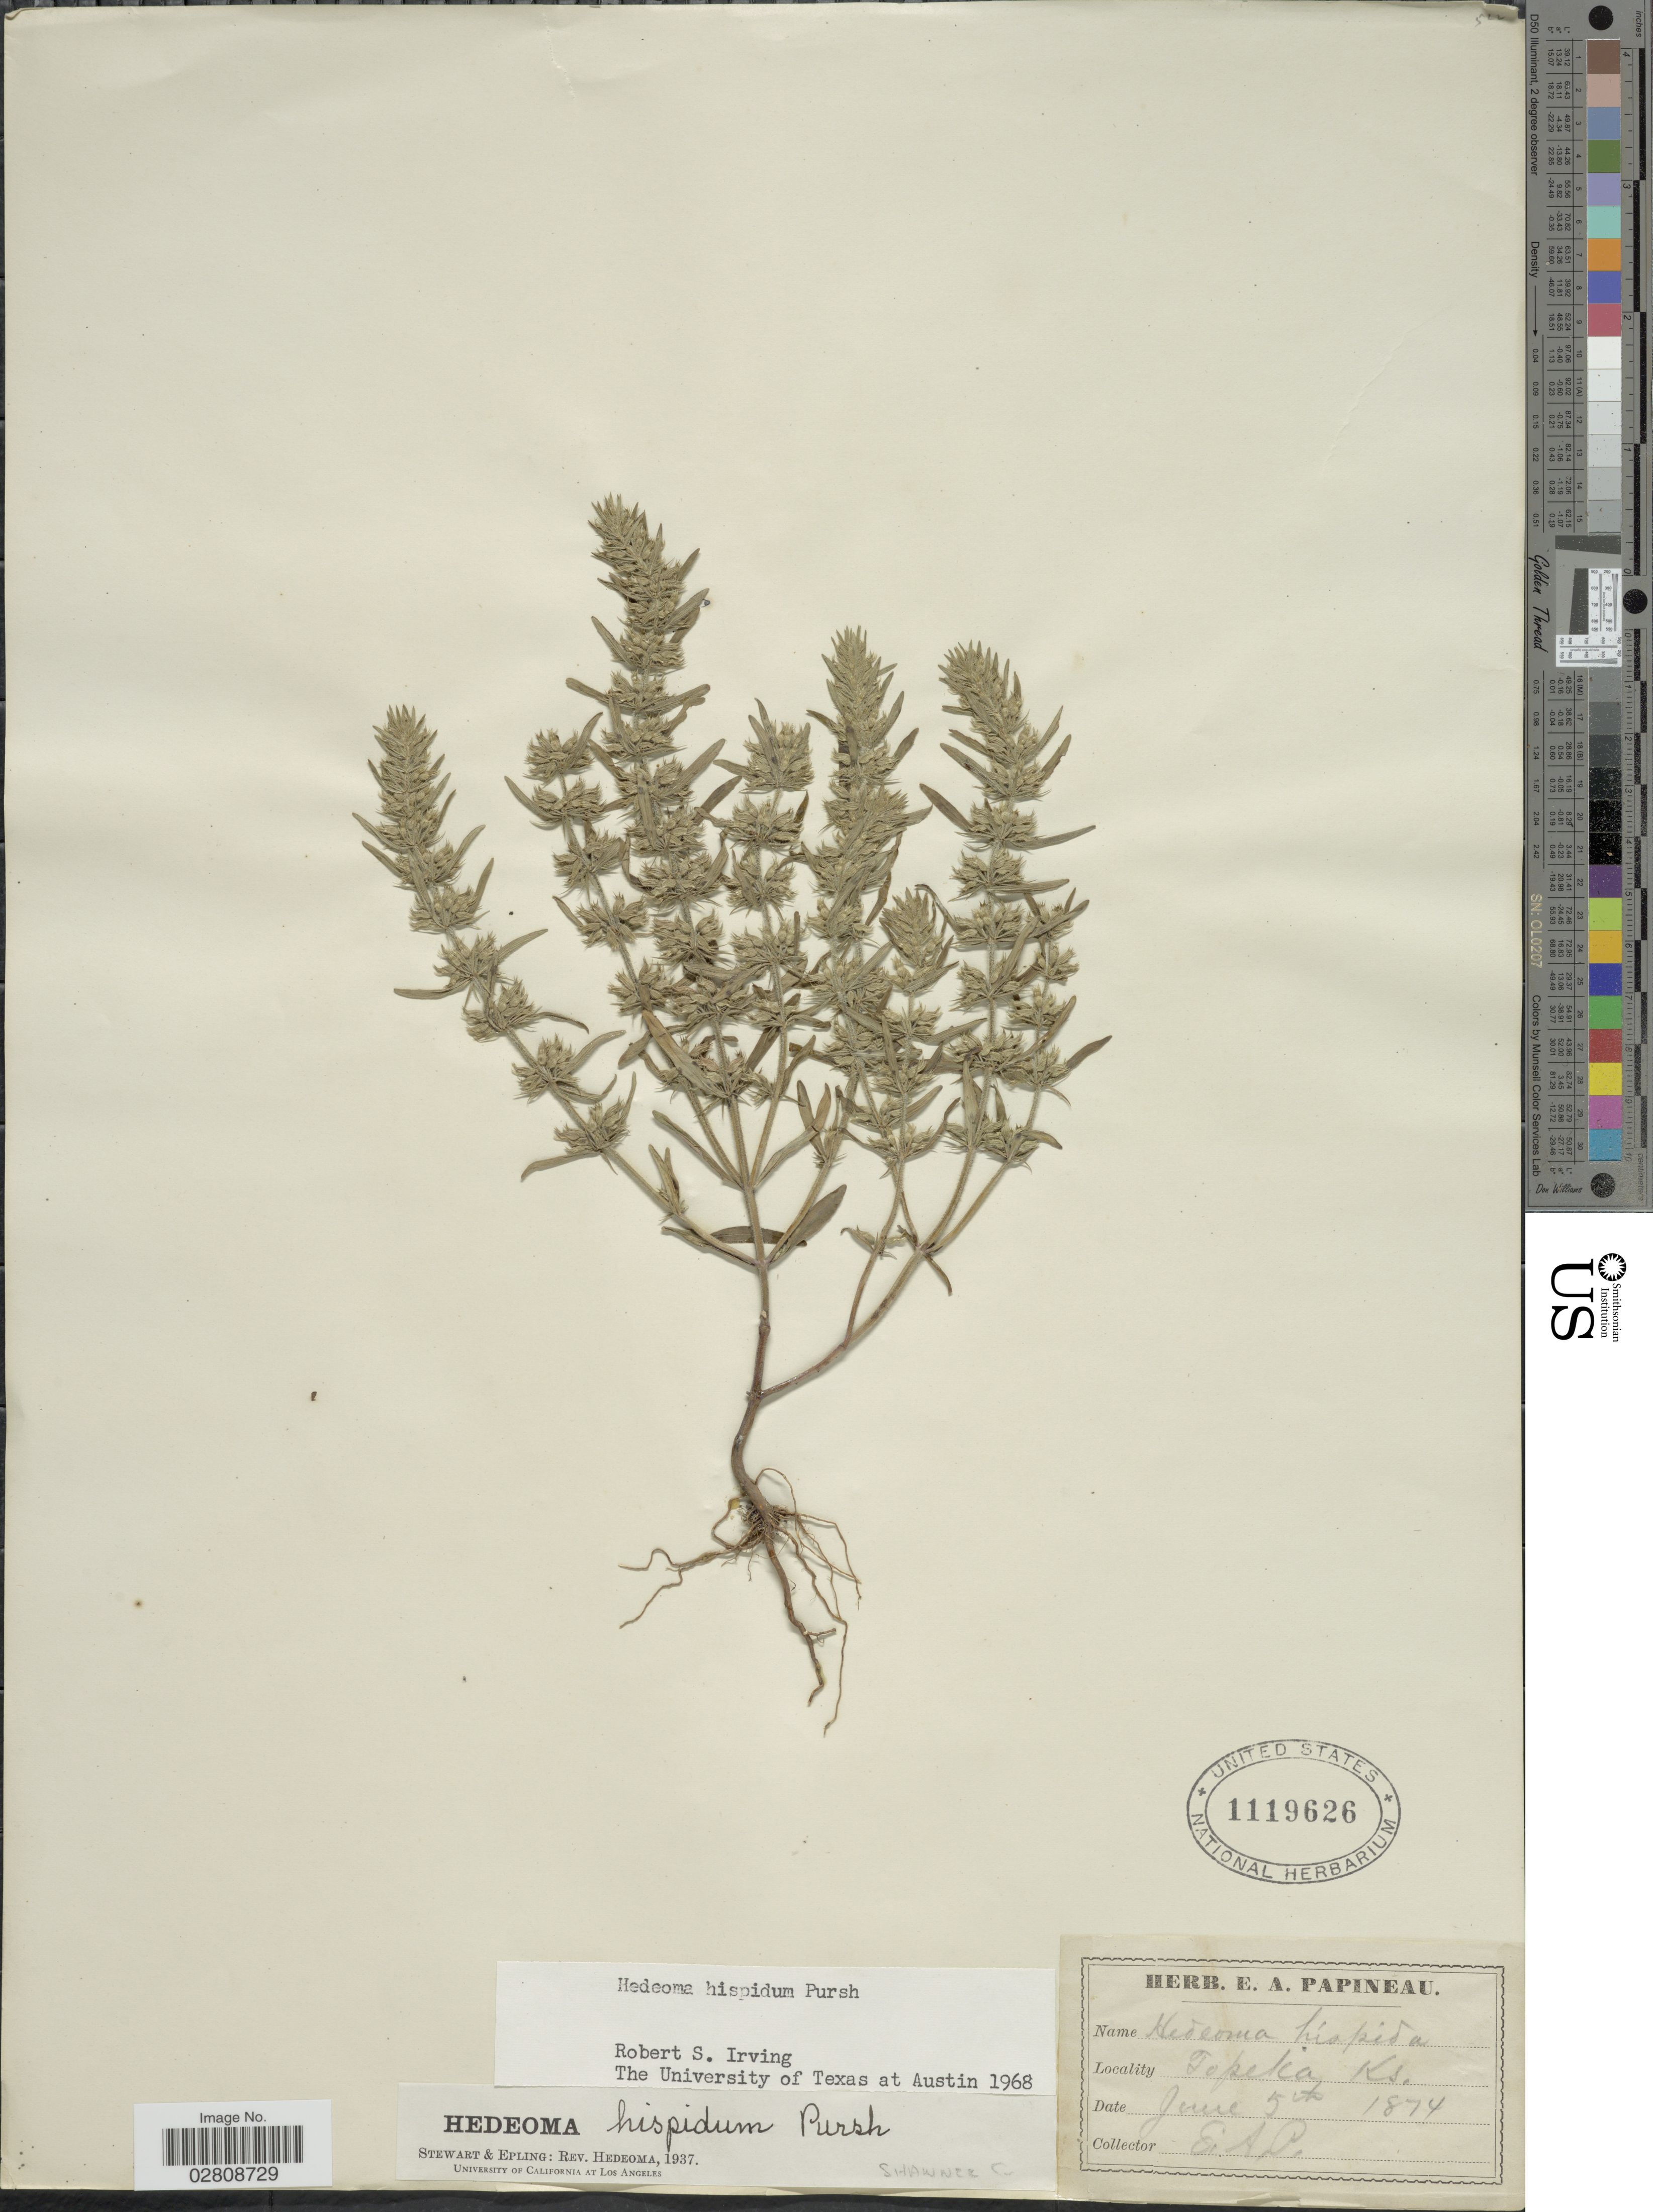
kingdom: Plantae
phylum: Tracheophyta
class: Magnoliopsida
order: Lamiales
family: Lamiaceae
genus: Hedeoma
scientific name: Hedeoma hispida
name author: Pursh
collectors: E. Papineau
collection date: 1874-06-05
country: United States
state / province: Kansas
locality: Topeka. Shawnee Co.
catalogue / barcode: US 1119626